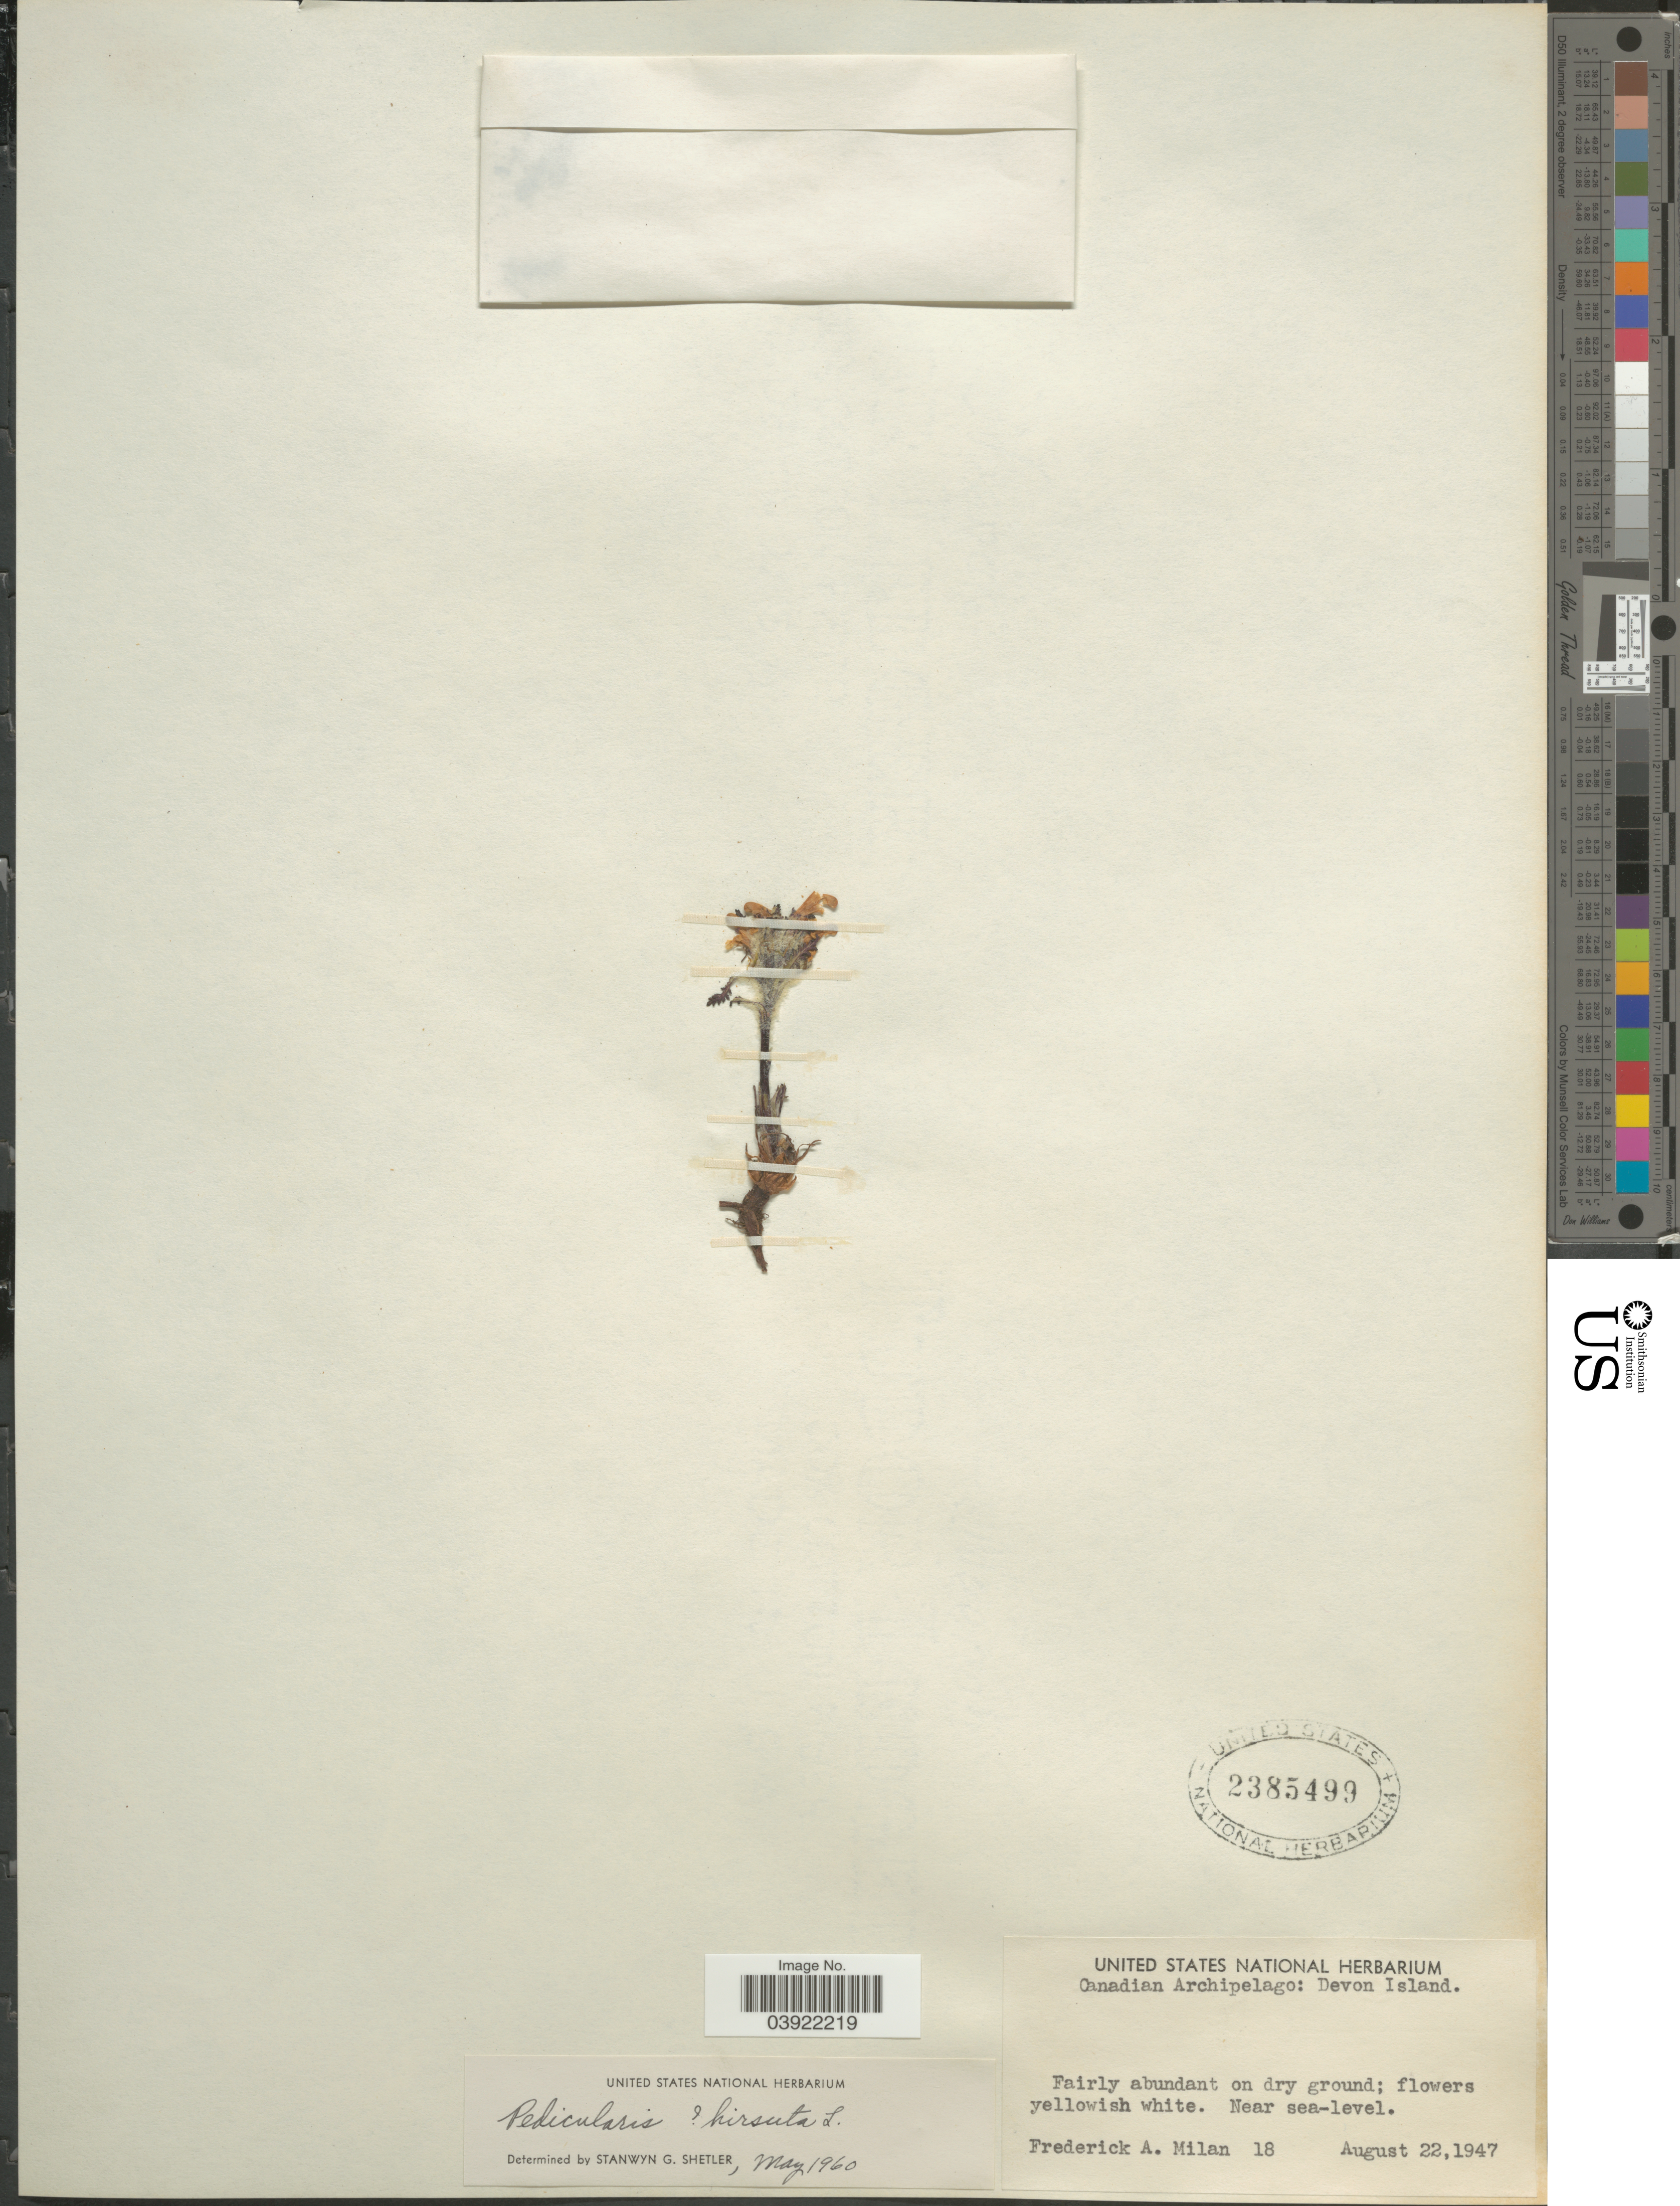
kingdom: Plantae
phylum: Tracheophyta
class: Magnoliopsida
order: Lamiales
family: Orobanchaceae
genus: Pedicularis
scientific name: Pedicularis hirsuta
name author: L.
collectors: F. Milan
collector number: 18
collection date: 1947-08-22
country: Canada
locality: Canadian Archipelago: Devon Island.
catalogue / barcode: US 2385499